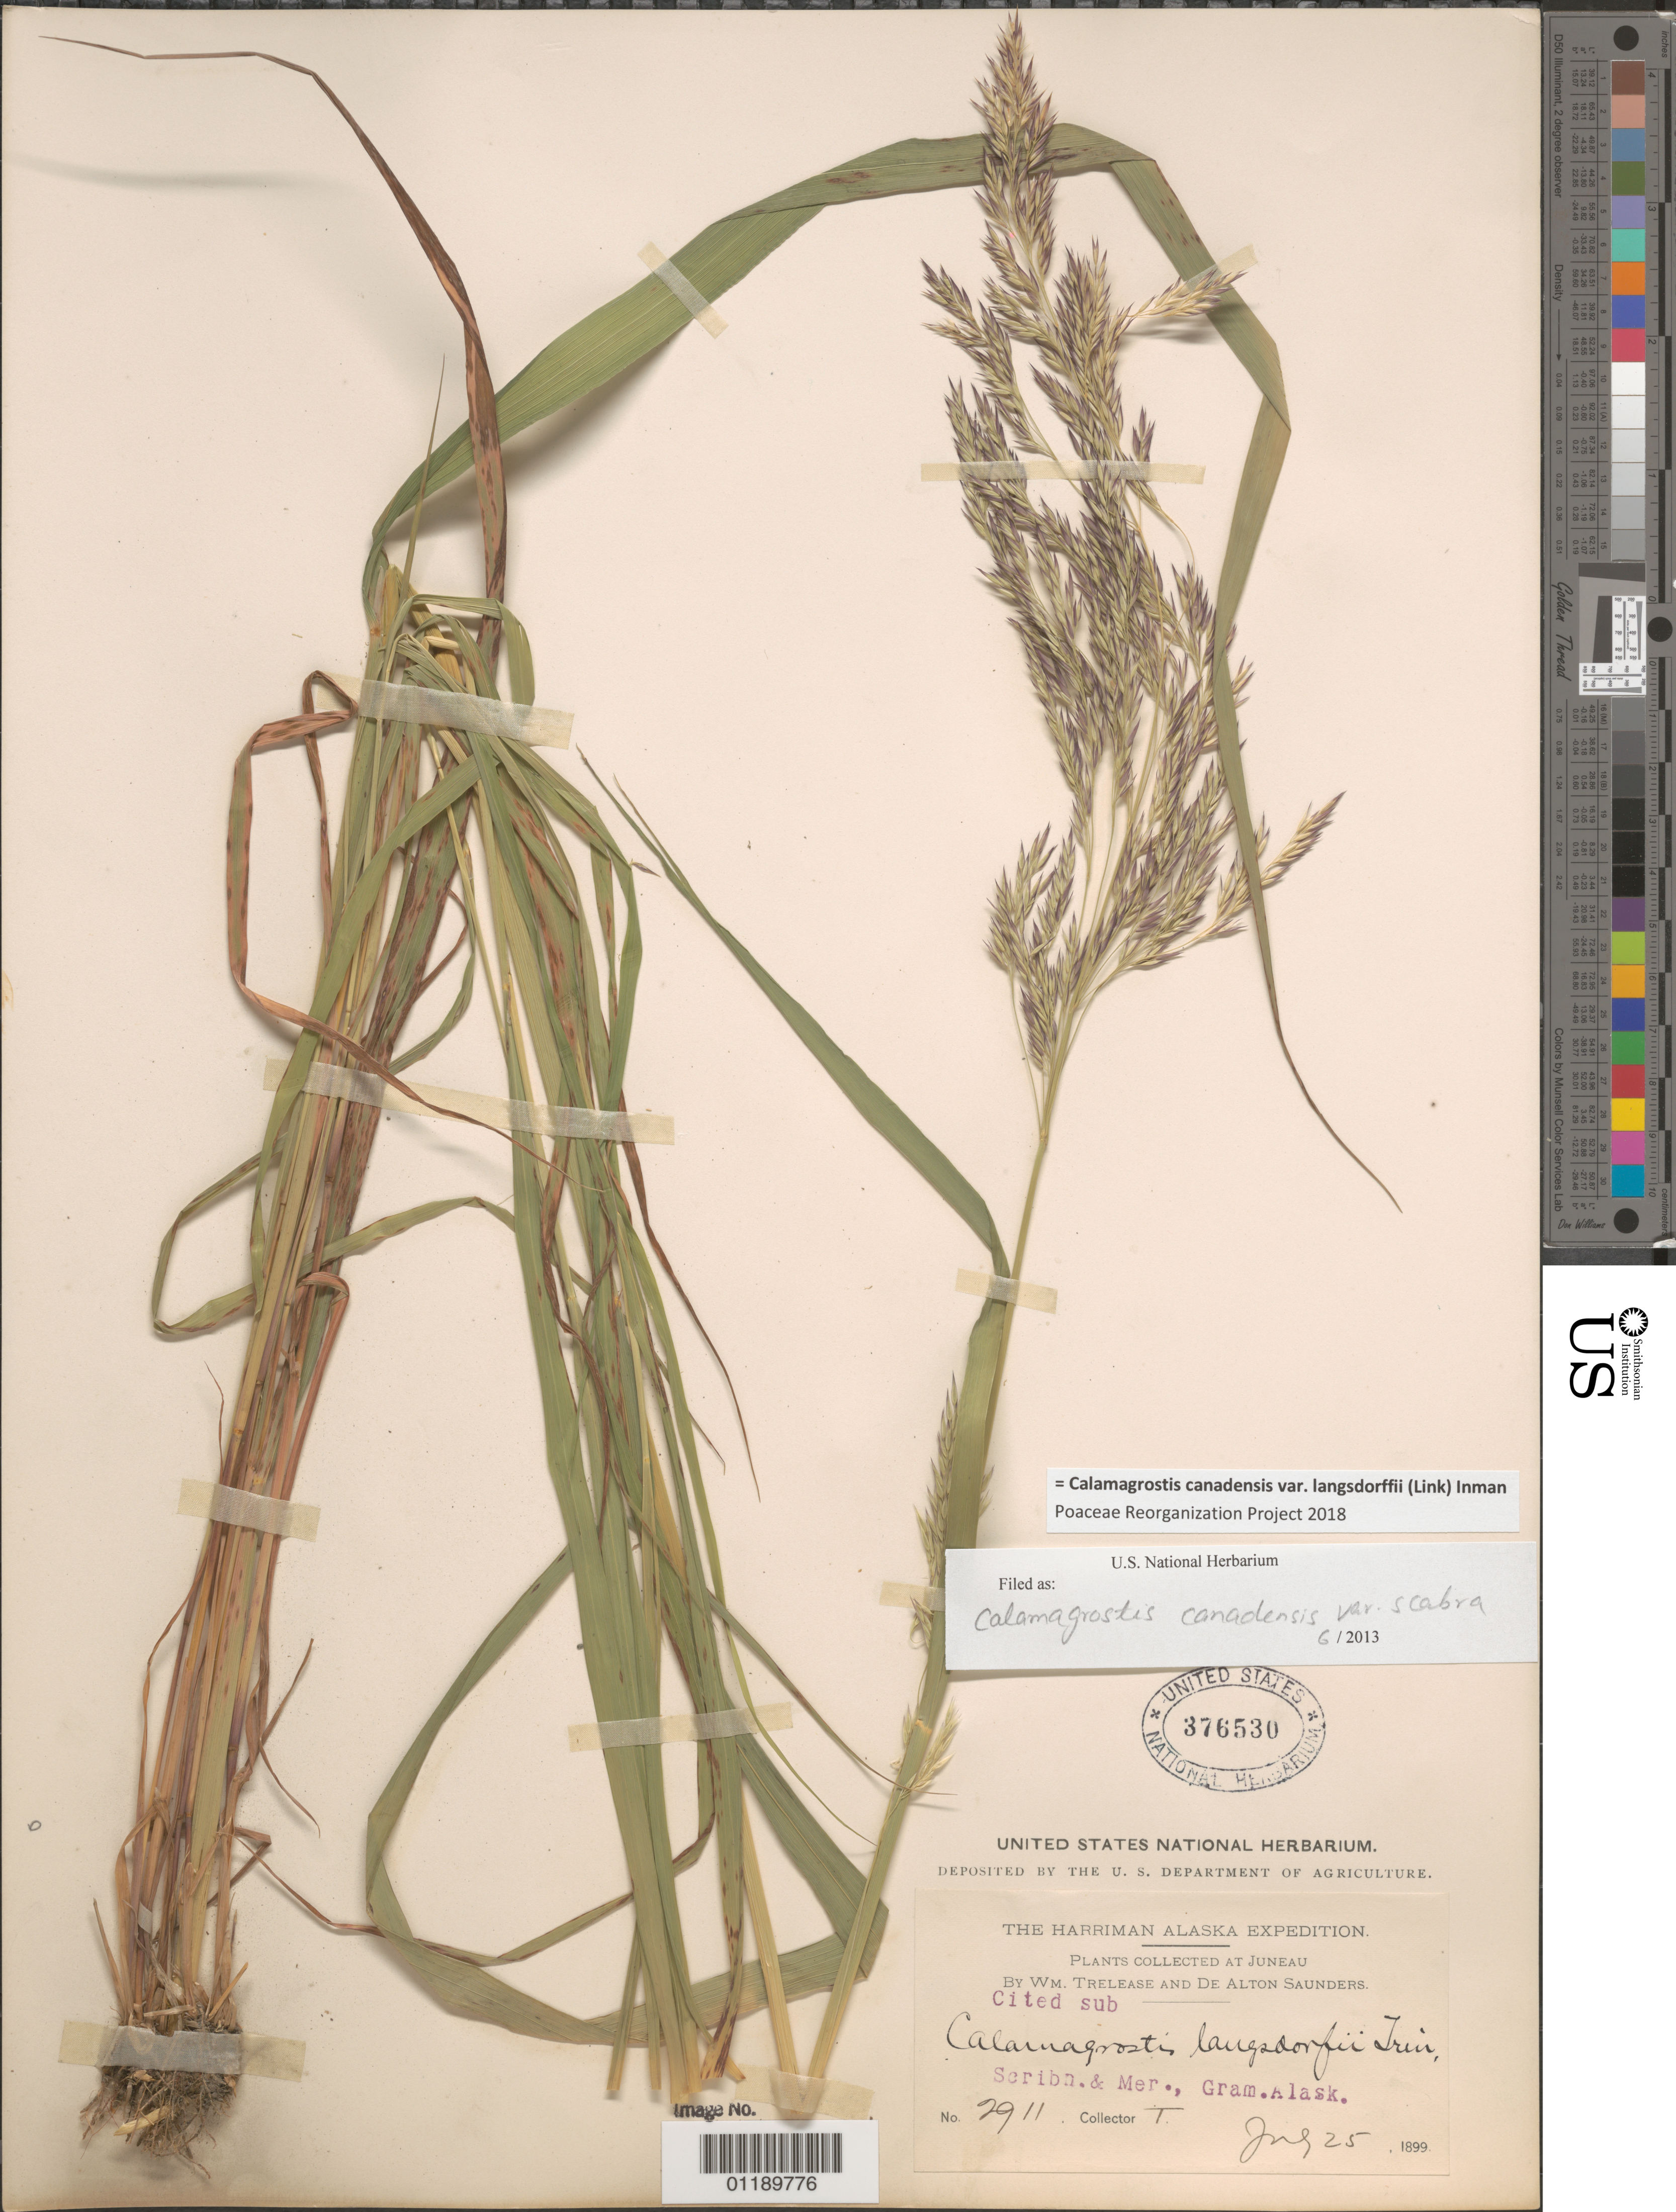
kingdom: Plantae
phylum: Tracheophyta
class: Liliopsida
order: Poales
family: Poaceae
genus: Calamagrostis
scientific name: Calamagrostis canadensis var. langsdorffii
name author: (Link) Inman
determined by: Poaceae Reorganization Project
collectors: W. Trelease & D. A. Saunders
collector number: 2911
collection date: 1899-07-25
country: United States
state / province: Alaska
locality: Juneau.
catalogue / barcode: US 376530